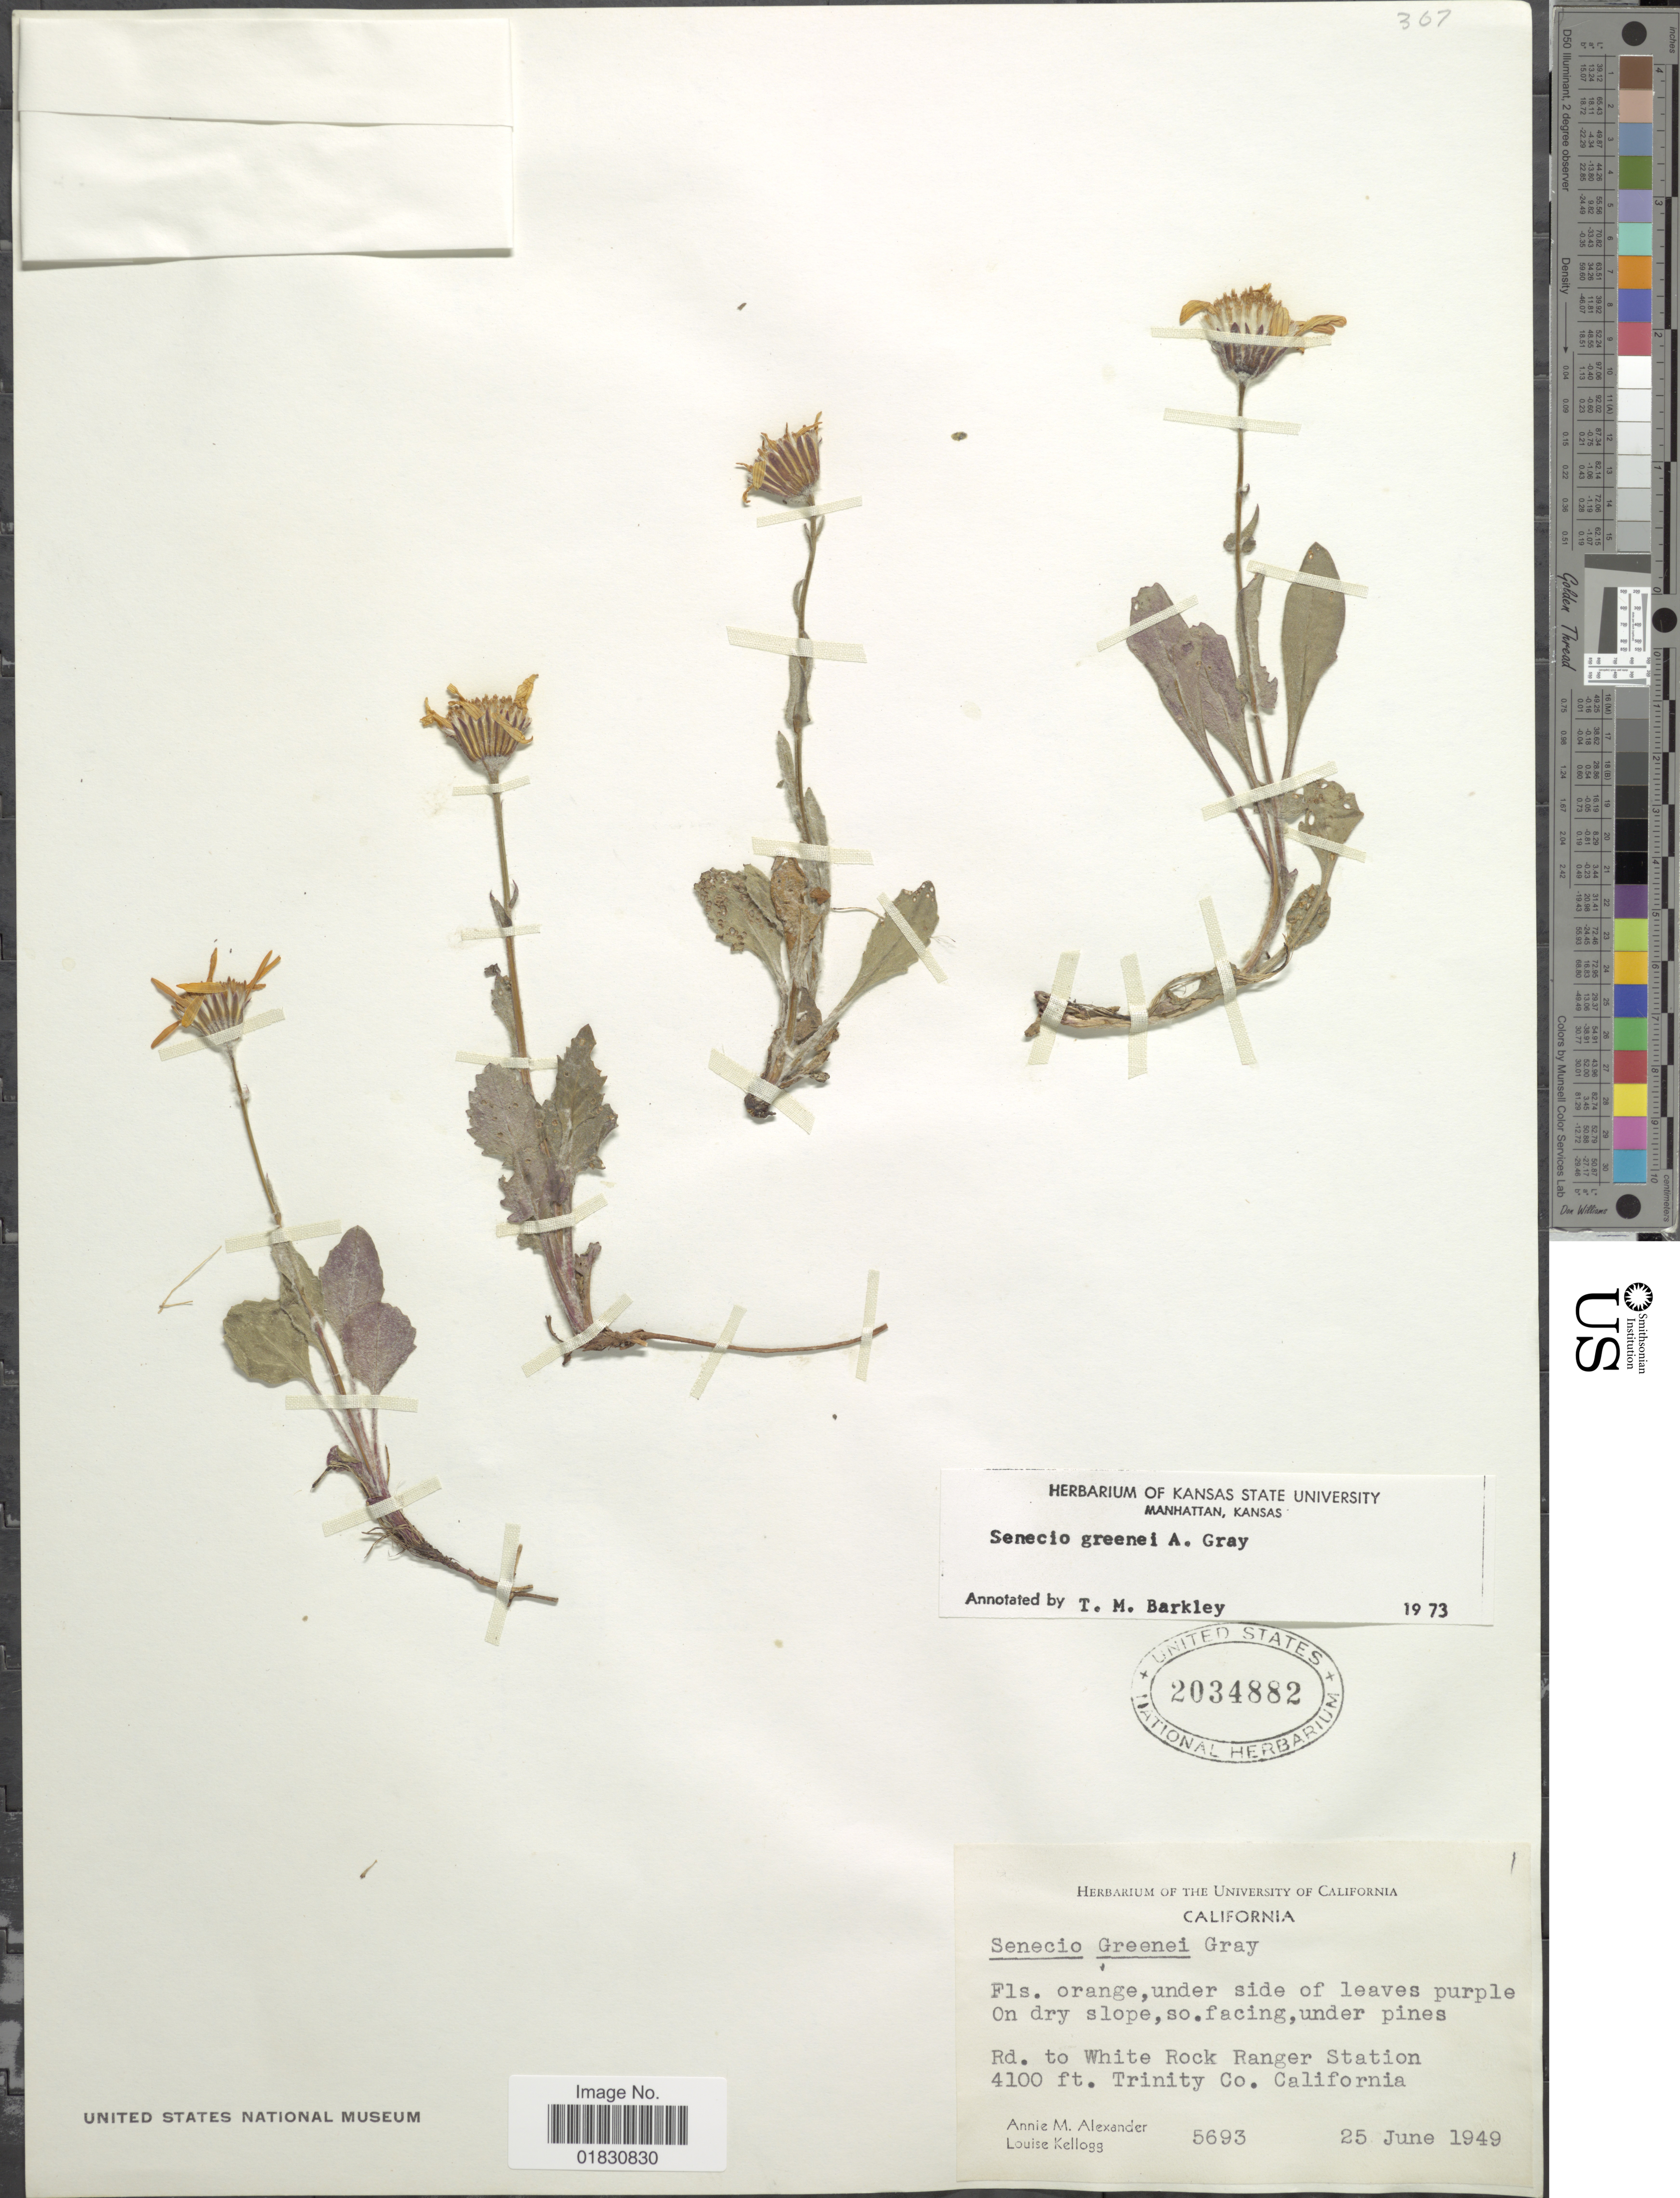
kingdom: Plantae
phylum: Tracheophyta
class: Magnoliopsida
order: Asterales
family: Asteraceae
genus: Packera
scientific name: Packera greenei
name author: (A. Gray) W.A. Weber & Á. Löve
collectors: A. M. Alexander & L. Kellogg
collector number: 5963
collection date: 1949-06-25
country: United States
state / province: California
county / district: Trinity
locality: Rd. to White Rock Ranger Station, Trinity Co., California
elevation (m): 1250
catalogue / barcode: US 2034882